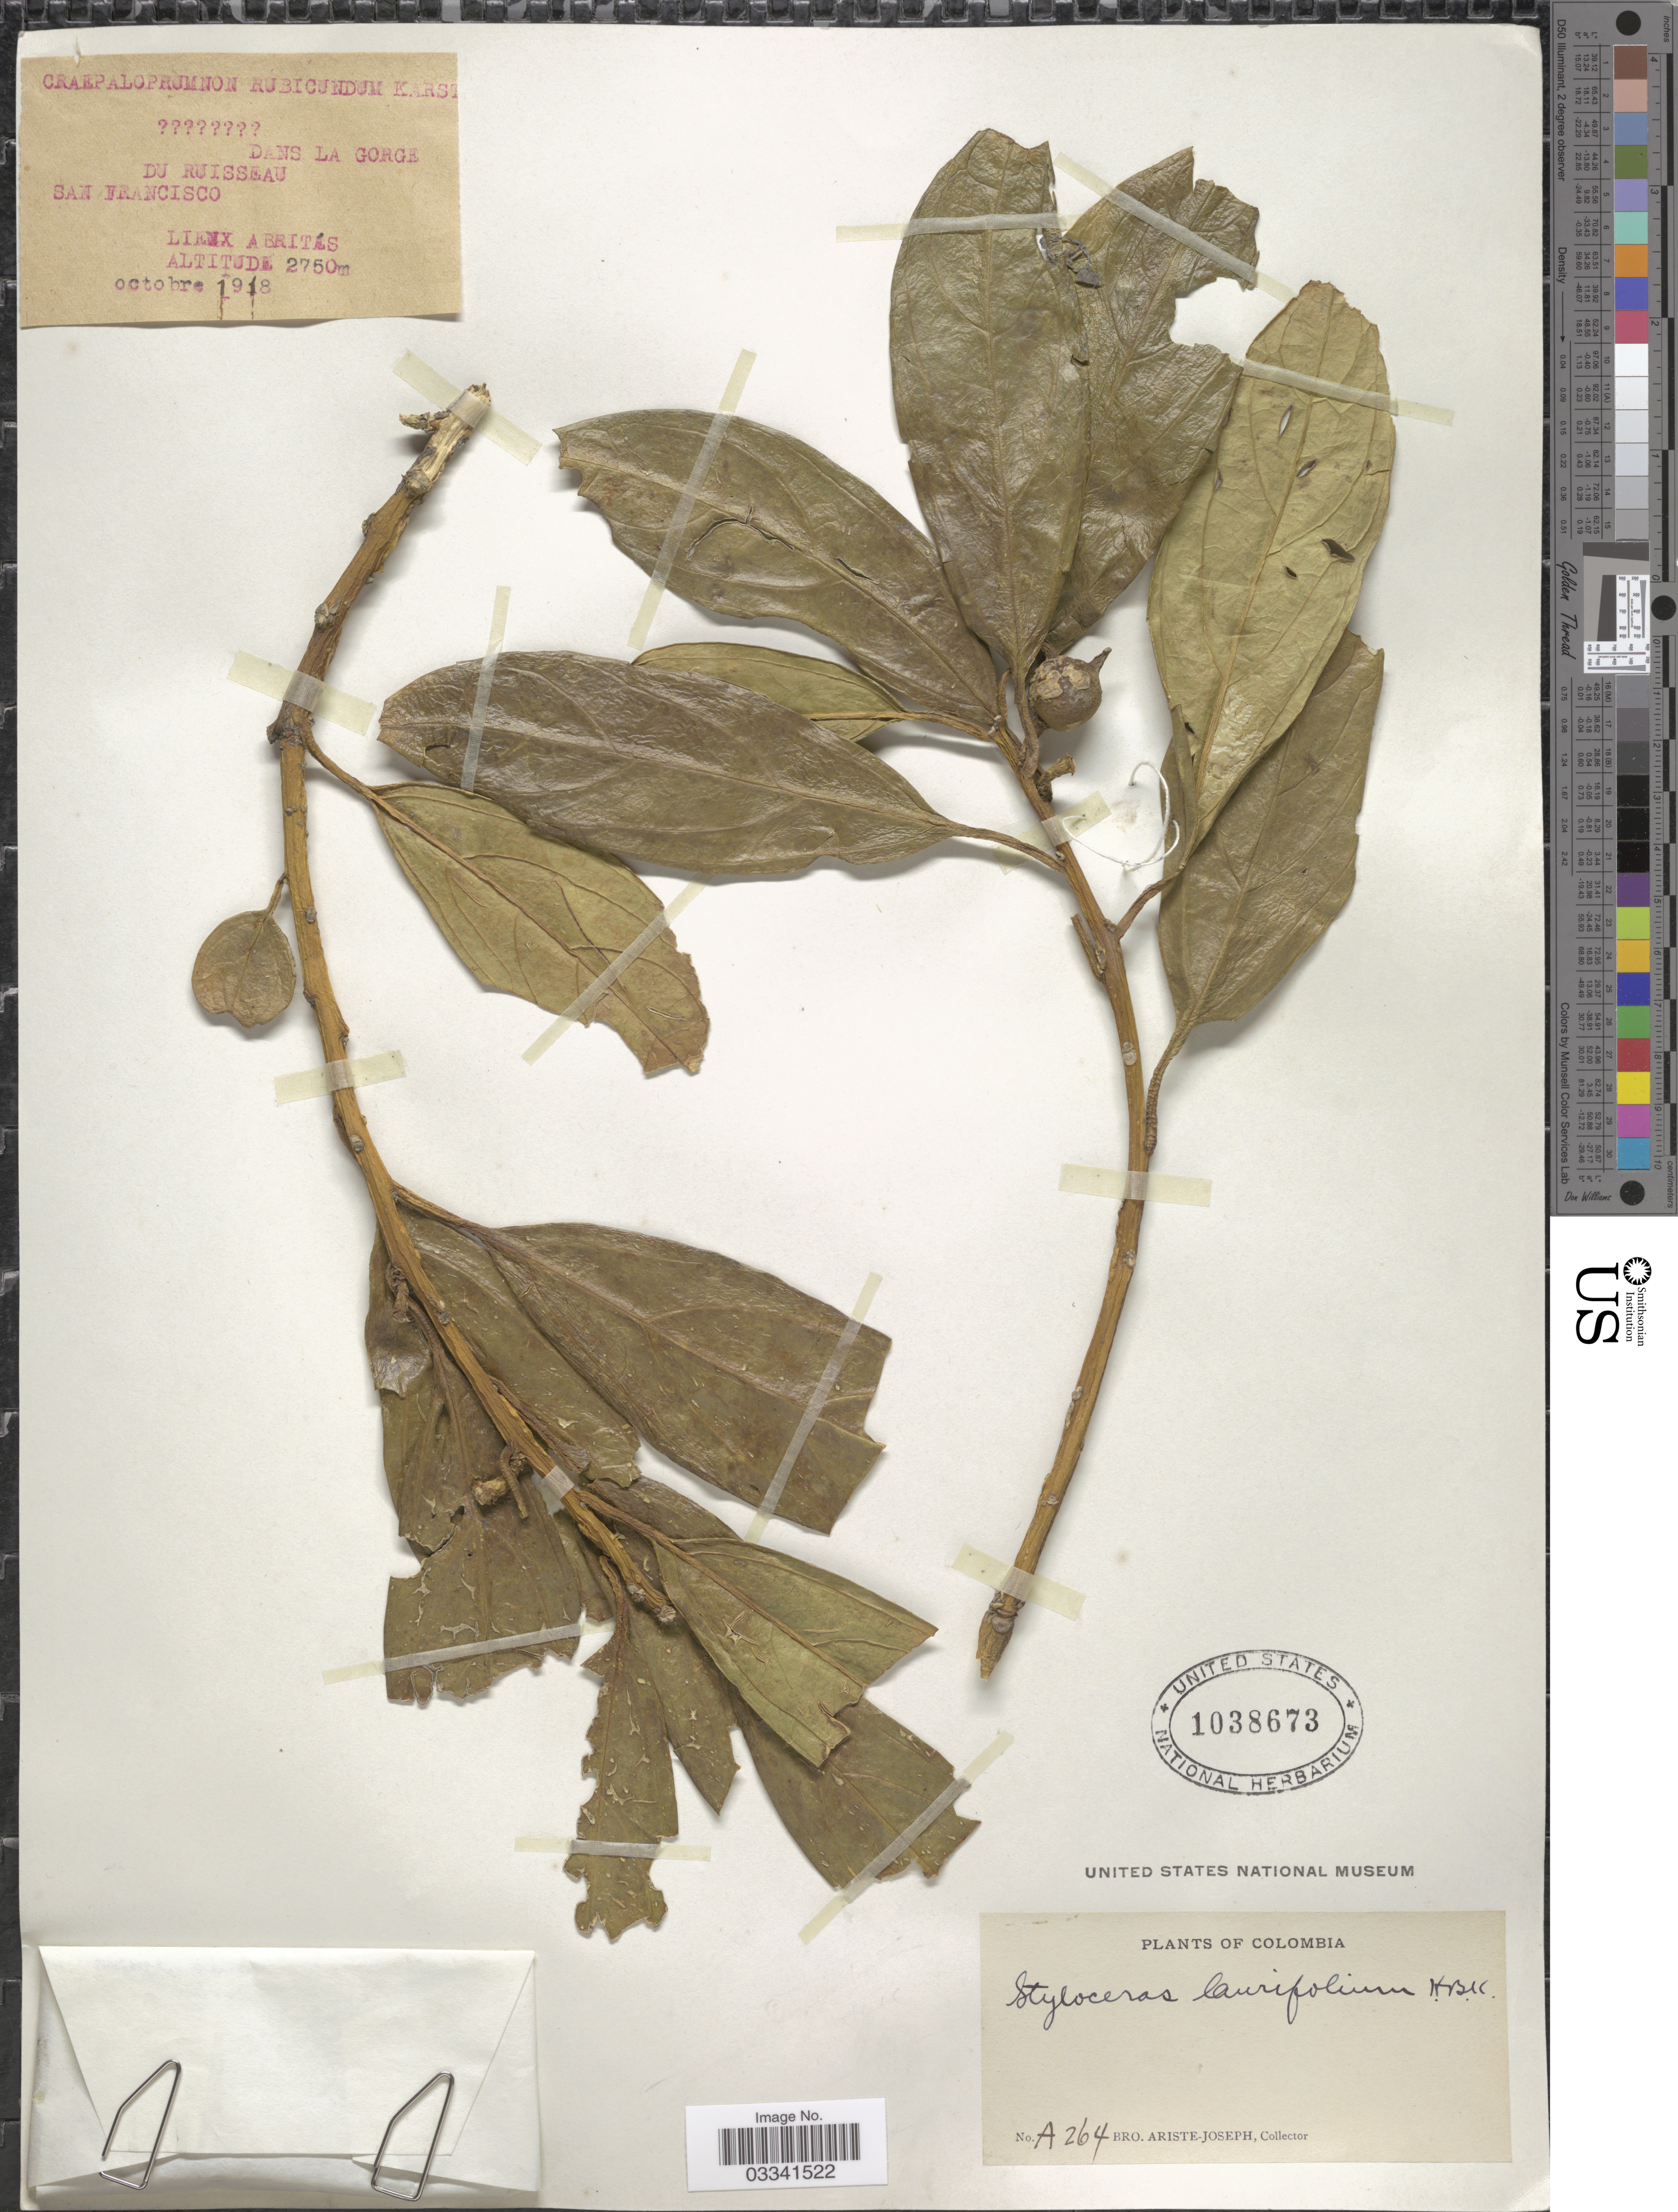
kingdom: Plantae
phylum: Tracheophyta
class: Magnoliopsida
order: Buxales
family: Buxaceae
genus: Styloceras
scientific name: Styloceras laurifolium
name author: (Willd.) Kunth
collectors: Bro. Ariste-Joseph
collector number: A264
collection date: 1918-10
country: Colombia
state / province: Cundinamarca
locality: Dans la Gorge du Ruisseau San Francisco.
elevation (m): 2750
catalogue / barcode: US 1038673